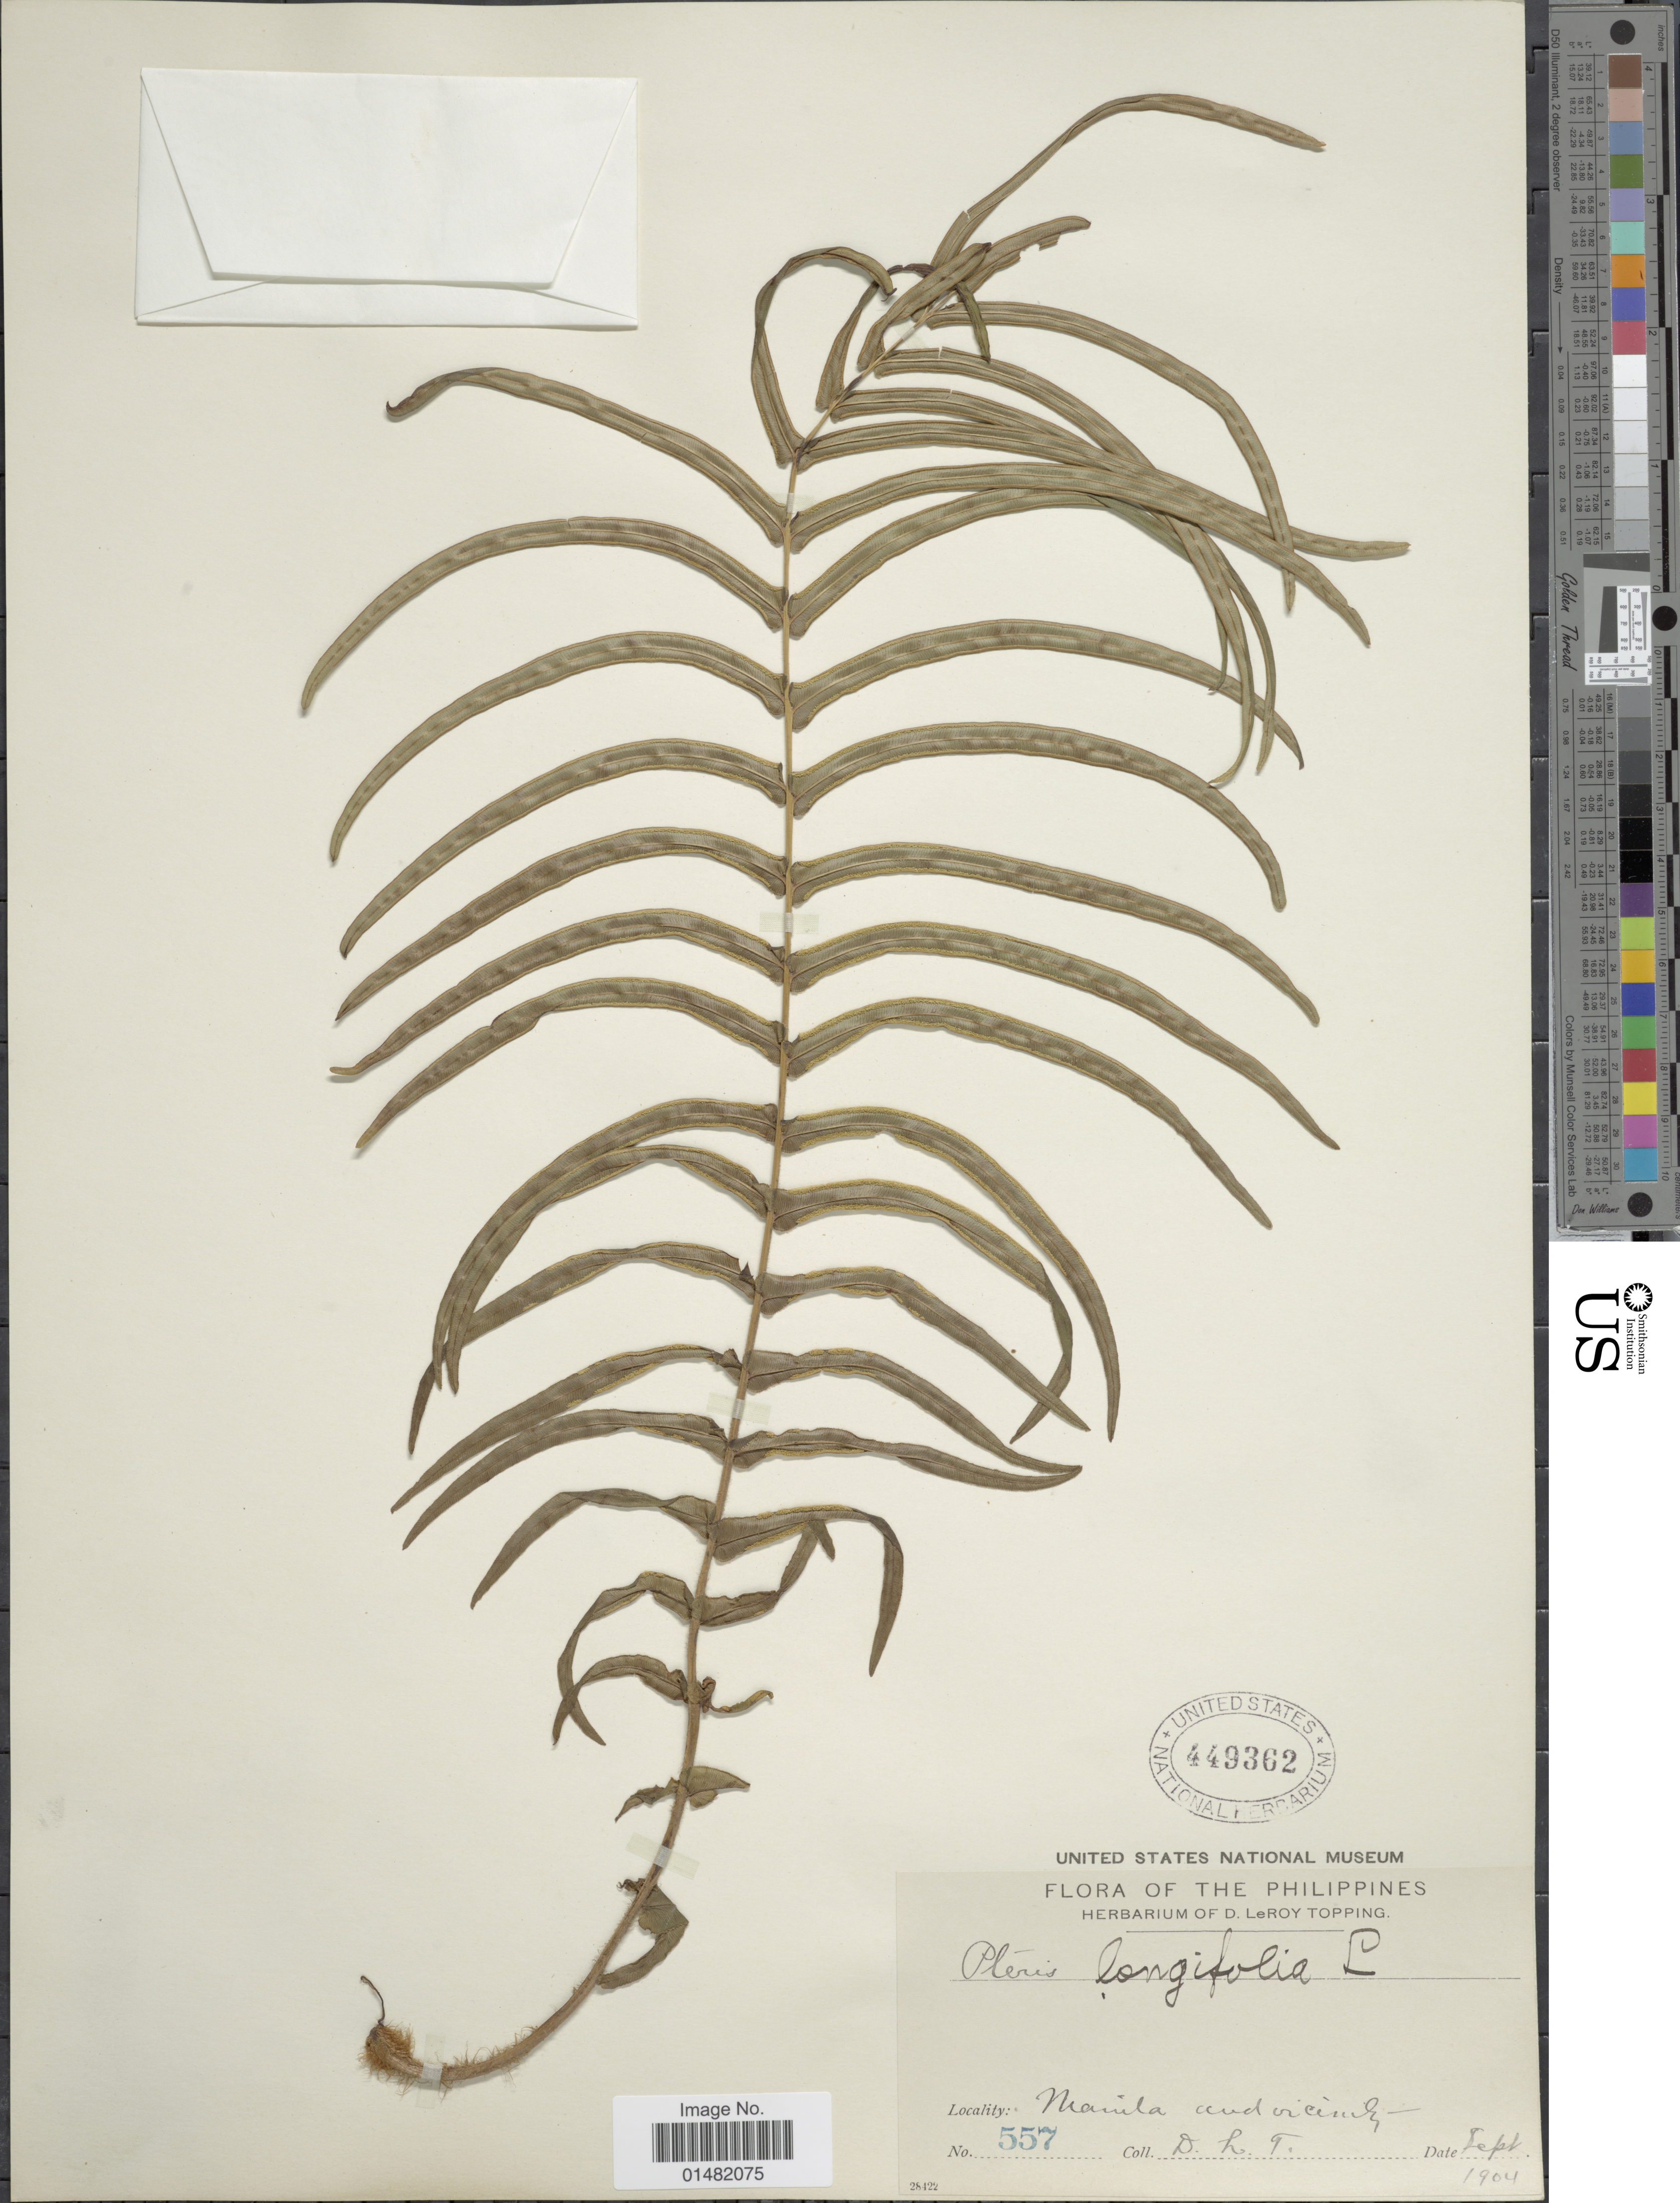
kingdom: Plantae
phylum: Tracheophyta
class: Polypodiopsida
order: Polypodiales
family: Pteridaceae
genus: Pteris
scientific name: Pteris vittata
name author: L.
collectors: D. L. Topping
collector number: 557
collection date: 1904-09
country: Philippines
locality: Manila and vicinity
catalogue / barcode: US 449362